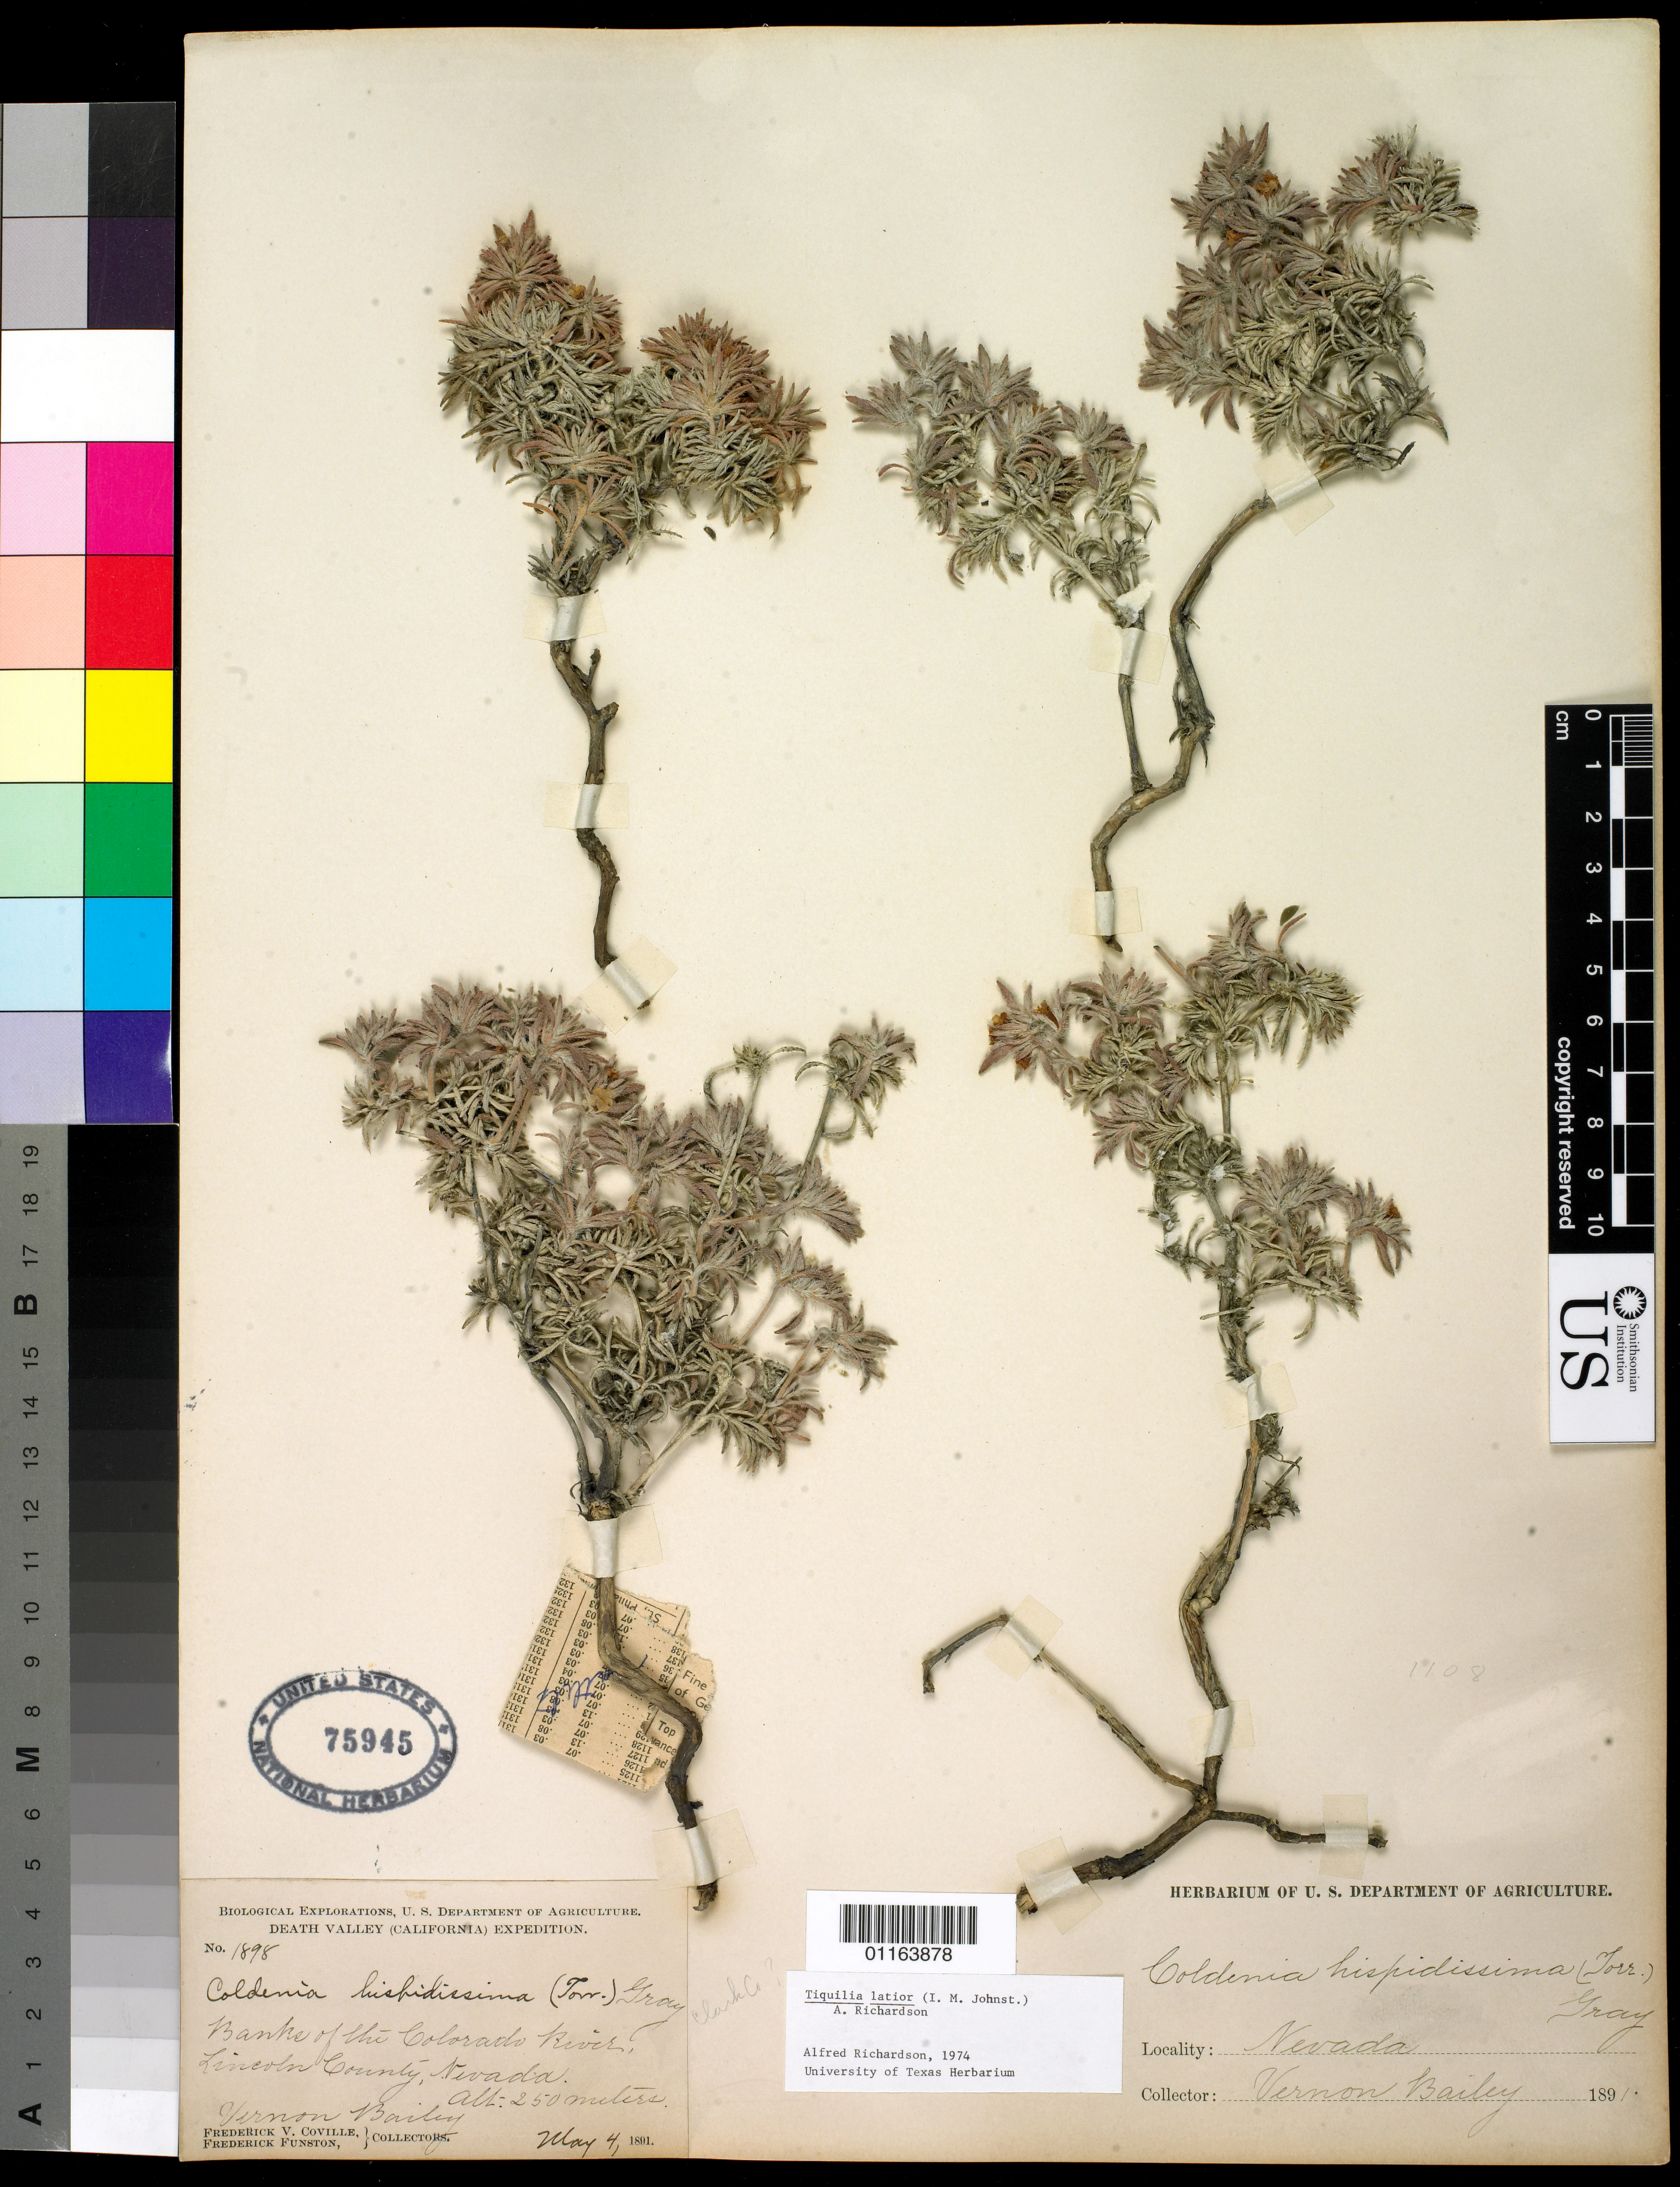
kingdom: Plantae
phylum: Tracheophyta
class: Magnoliopsida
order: Boraginales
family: Ehretiaceae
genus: Tiquilia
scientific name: Tiquilia latior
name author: (I.M. Johnst.) A.T. Richardson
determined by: Richardson, A.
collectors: V. O. Bailey, F. V. Coville & F. Funston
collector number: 1898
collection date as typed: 4 May 1891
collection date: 1891-05-04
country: United States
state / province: Nevada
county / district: Lincoln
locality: Banks of the Colorado river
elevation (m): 250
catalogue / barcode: US 75945